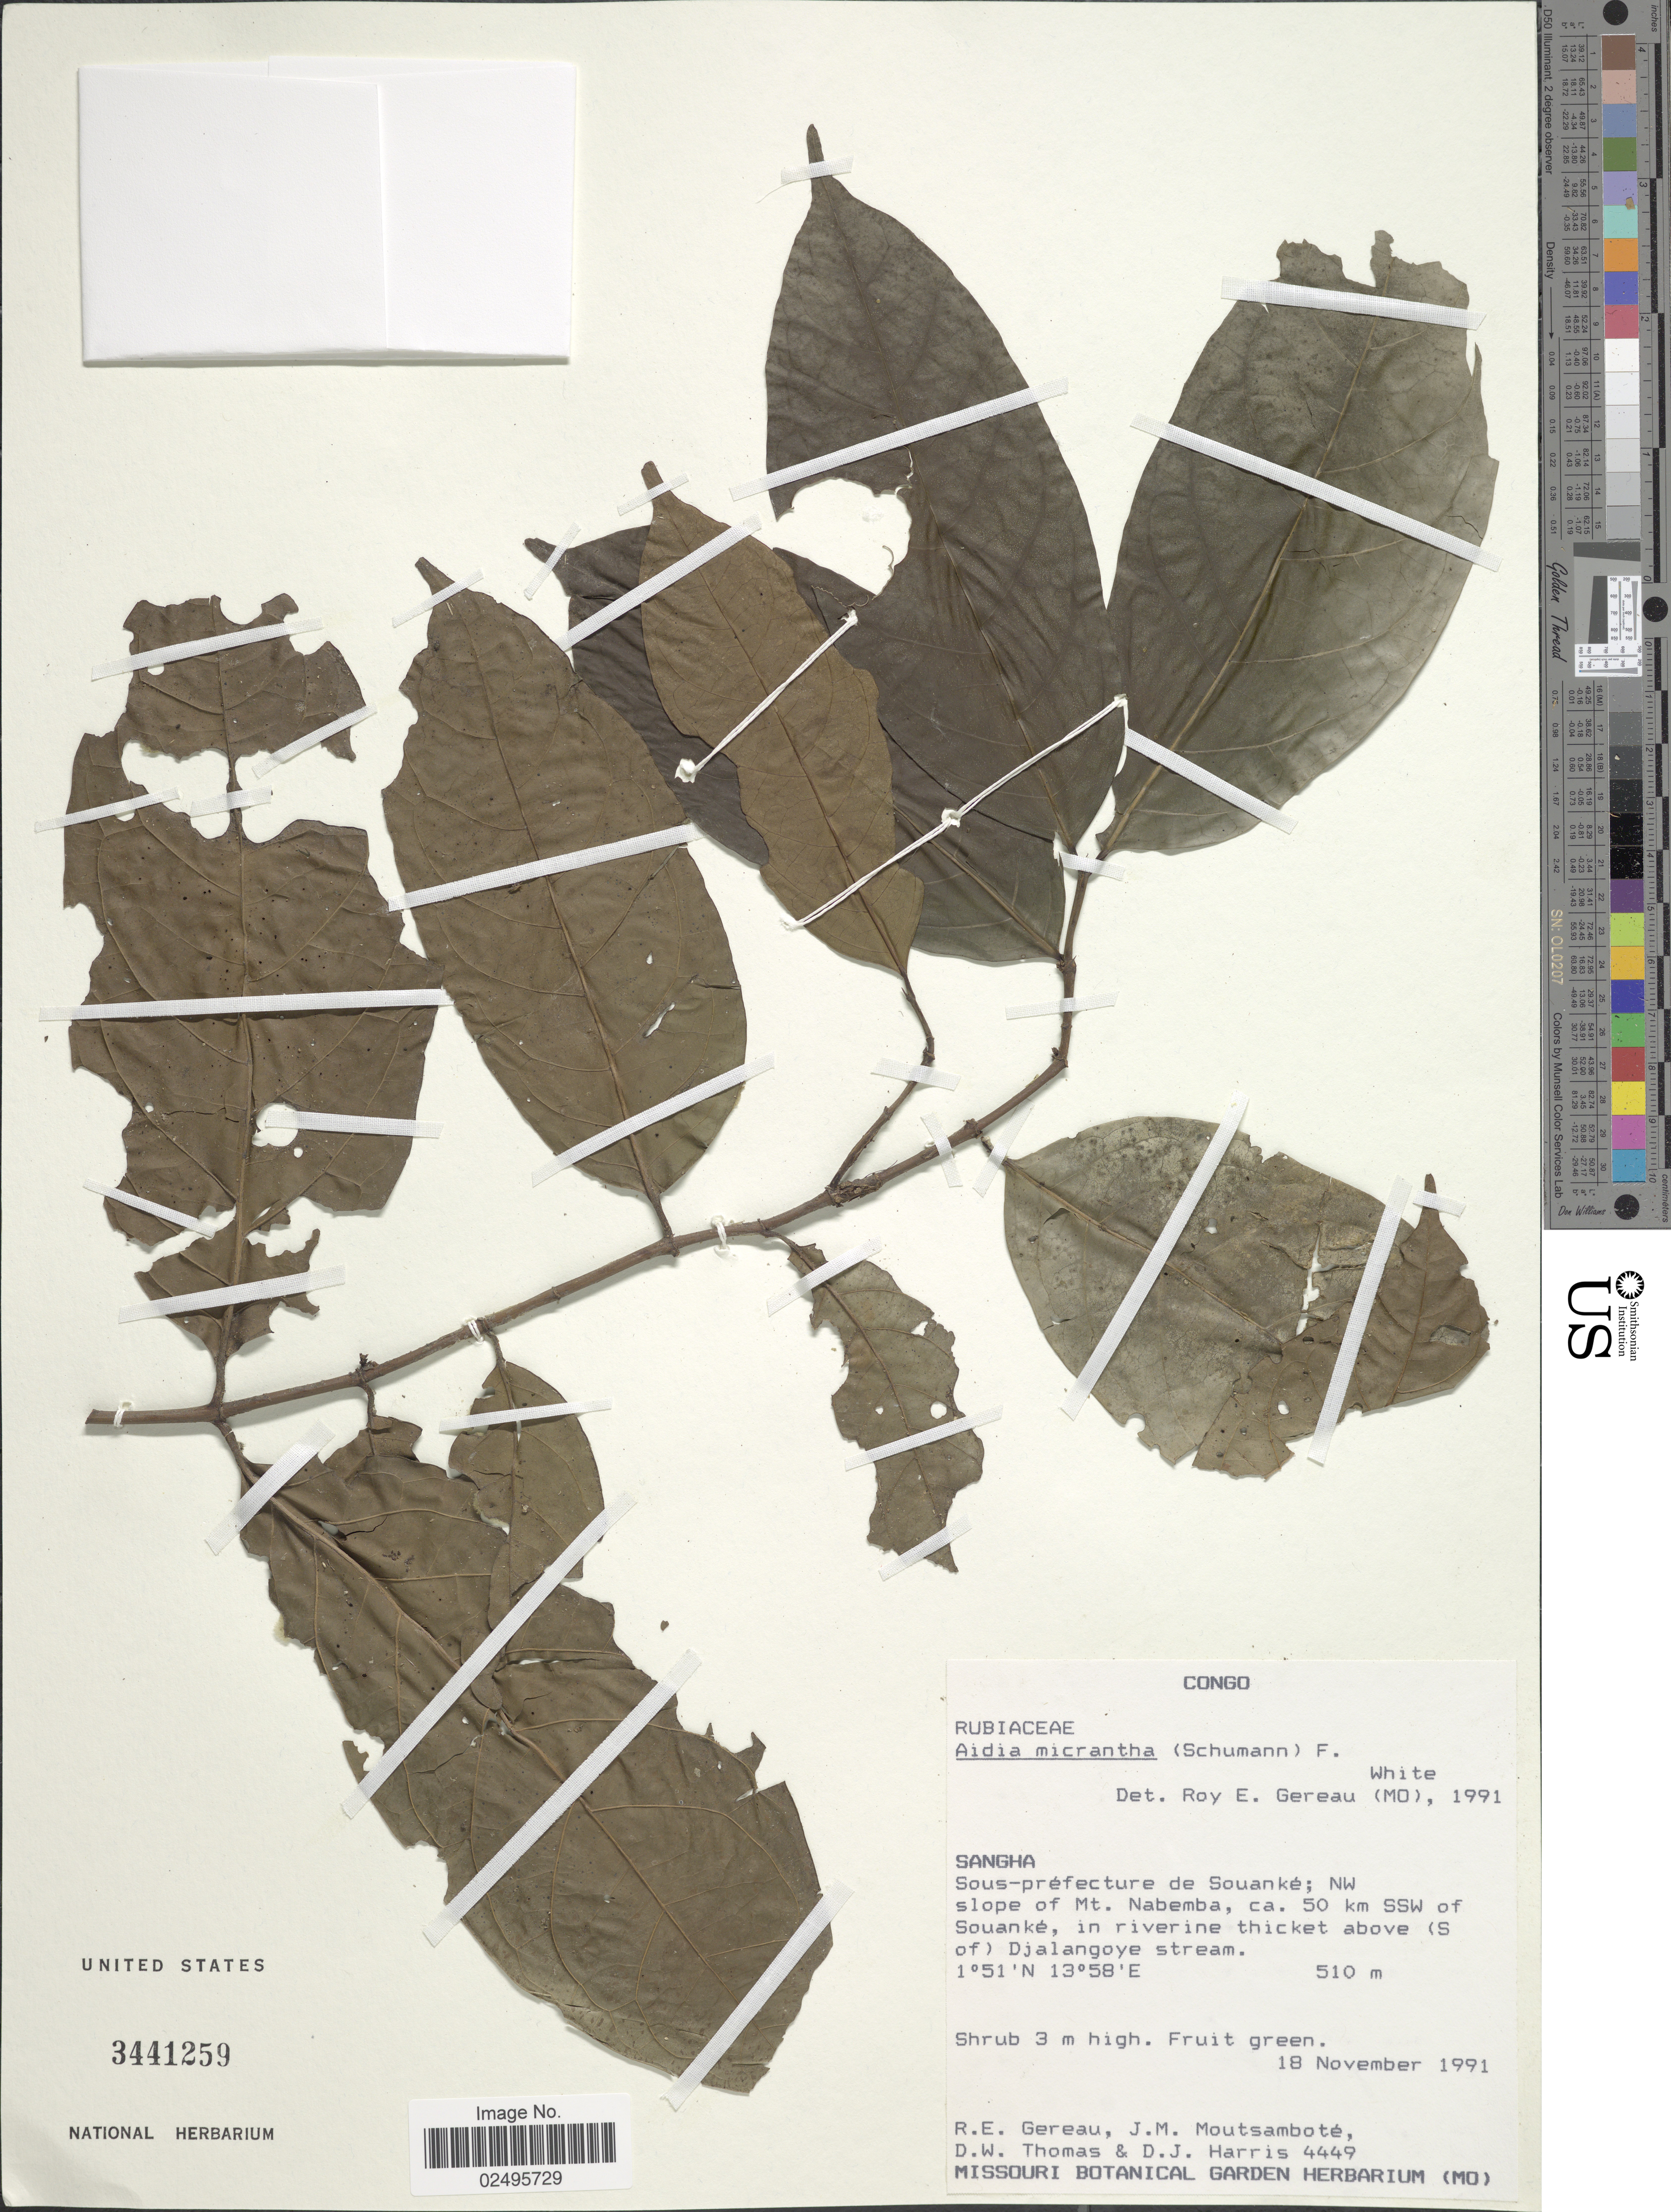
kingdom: Plantae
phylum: Tracheophyta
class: Magnoliopsida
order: Gentianales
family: Rubiaceae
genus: Aidia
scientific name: Aidia micrantha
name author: (K. Schum.) Bullock ex F. White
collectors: R. Gereau, J. Moutsambote & D. W. Thomas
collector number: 4449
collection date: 1991-11-18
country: Congo, Republic of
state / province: Sangha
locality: Sous-prefecture de Souanke; NW slope of Mt. Nabemba, ca. 50 km SSW of Souanke, in riveringe thicket above (S of) Djalangoye stream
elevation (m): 510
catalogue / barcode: US 341259